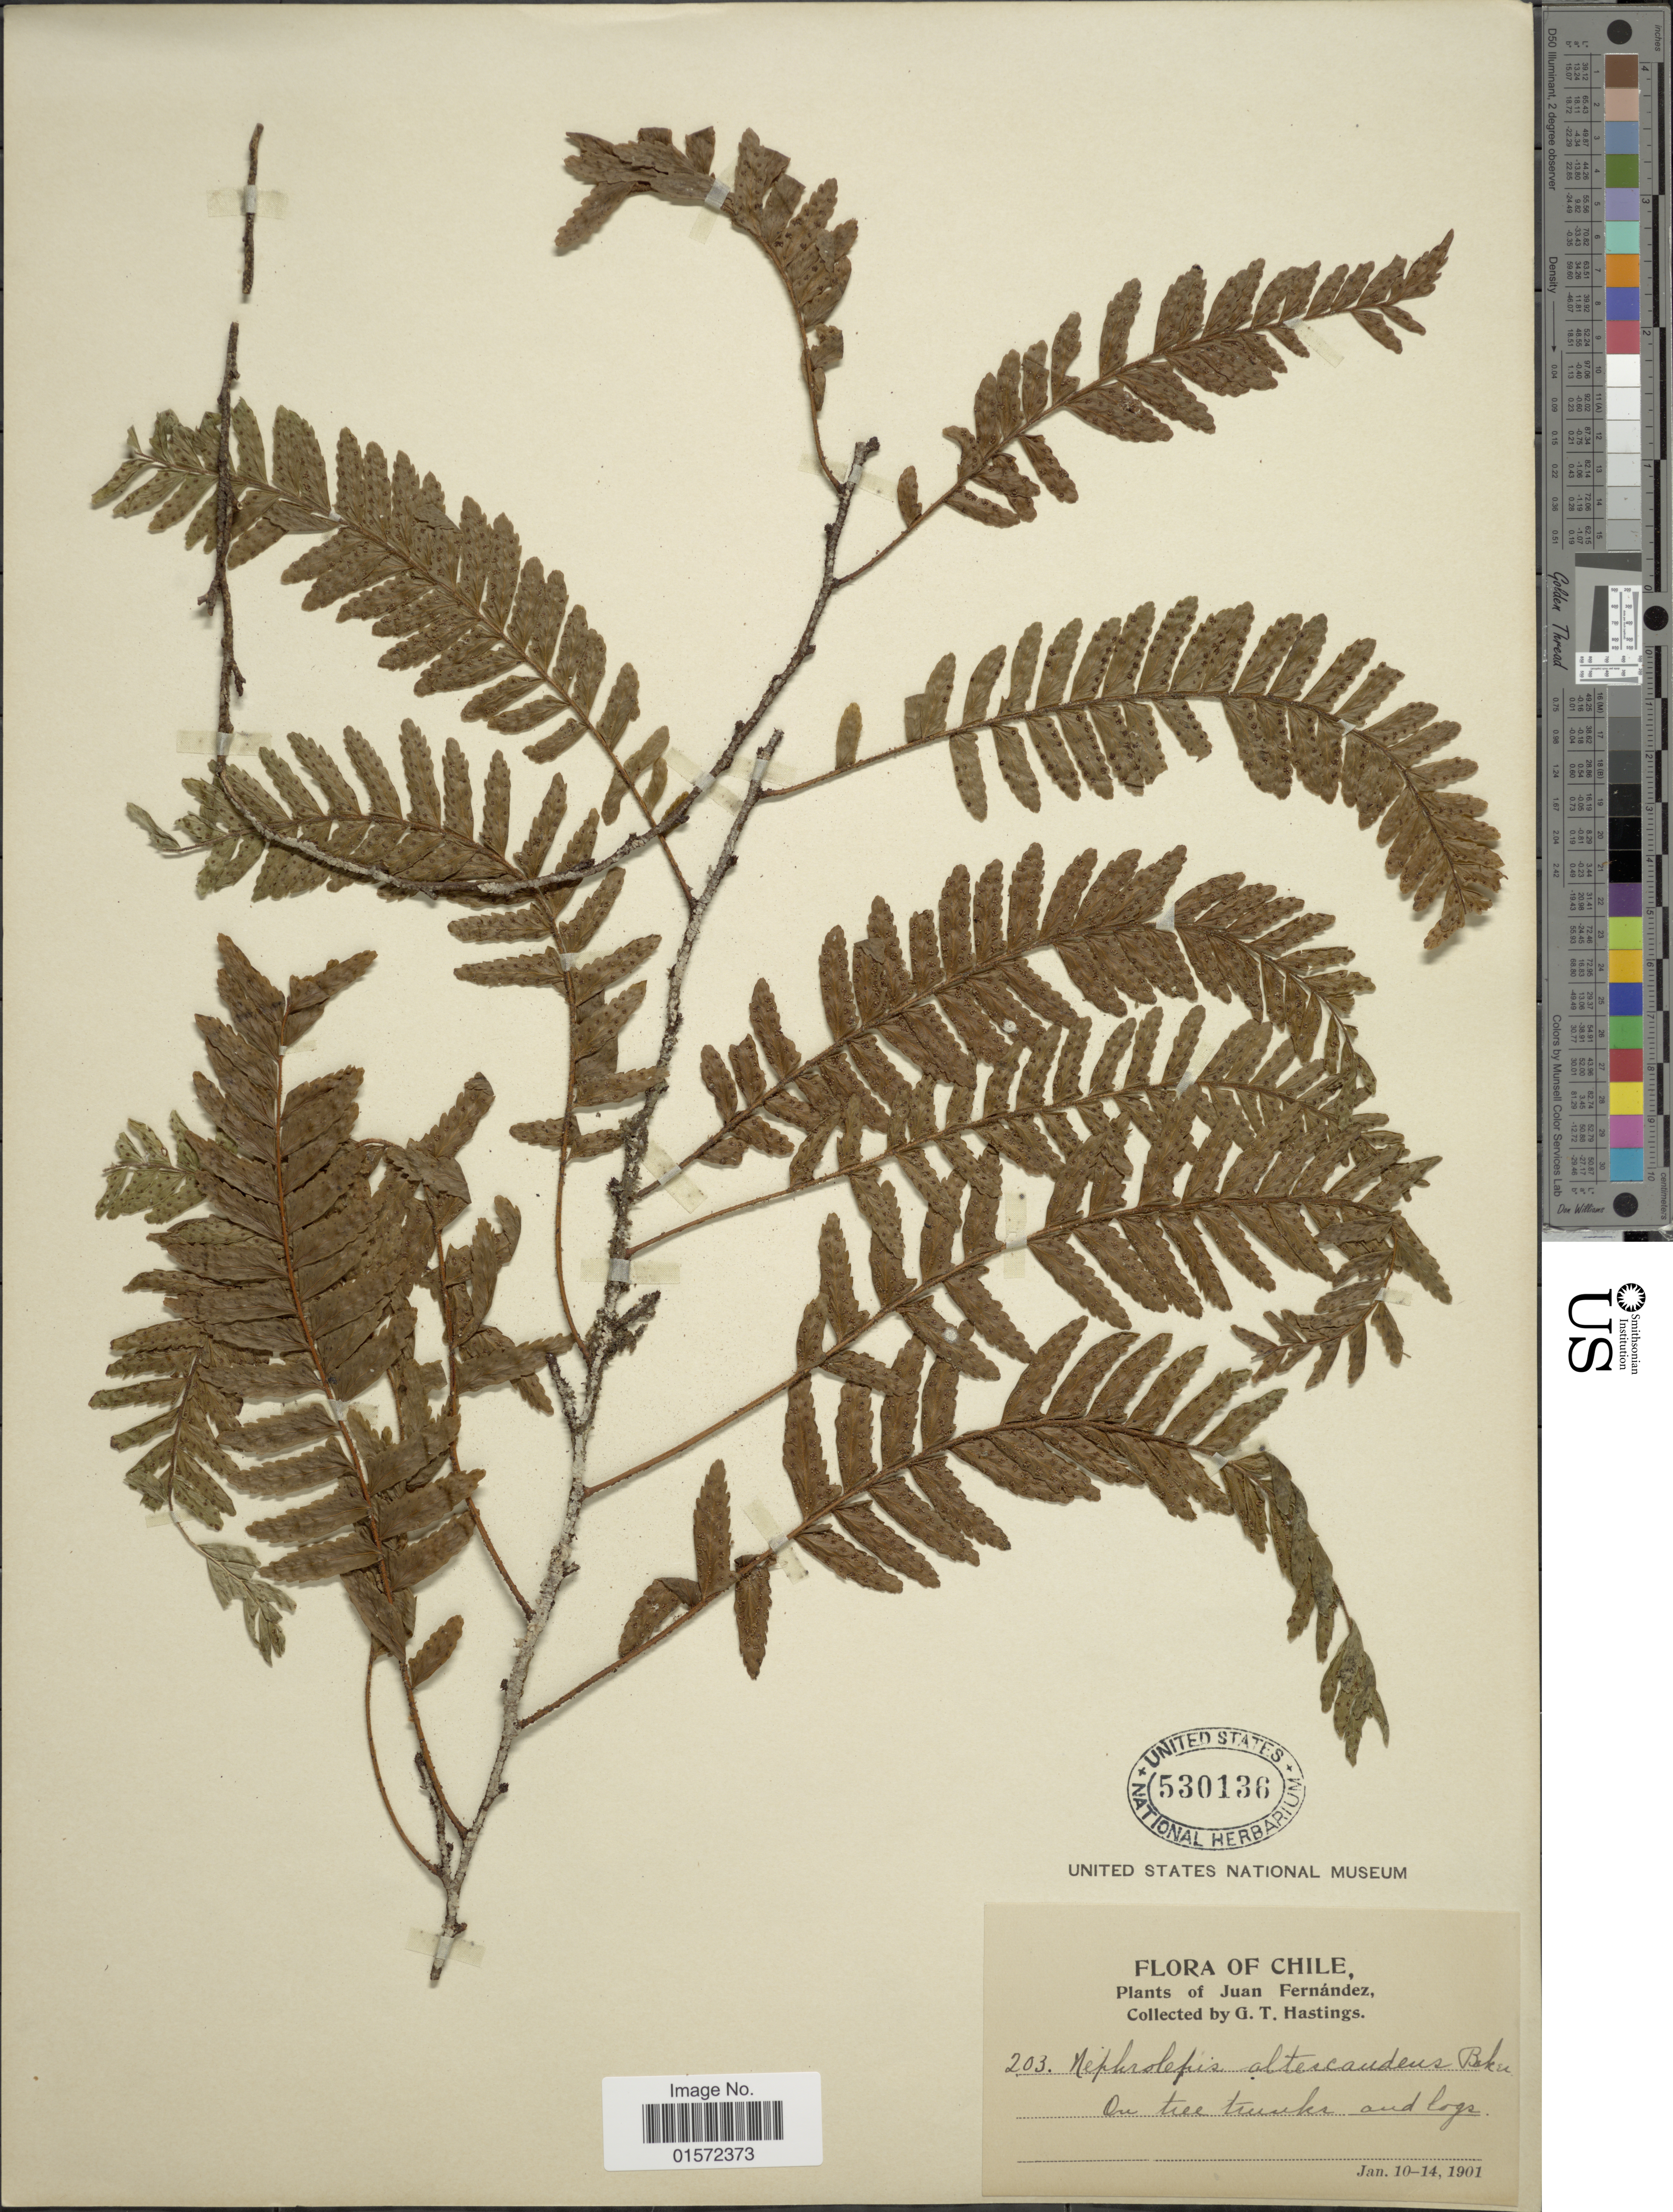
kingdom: Plantae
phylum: Tracheophyta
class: Polypodiopsida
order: Polypodiales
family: Tectariaceae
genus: Arthropteris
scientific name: Arthropteris altescandens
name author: (Colla) J. Sm.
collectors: G. Hastings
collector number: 203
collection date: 1901-01-10/1901-01-14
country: Chile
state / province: Valparaíso (V)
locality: Juan Fernandez, On tree trunks and logs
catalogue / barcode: US 530136